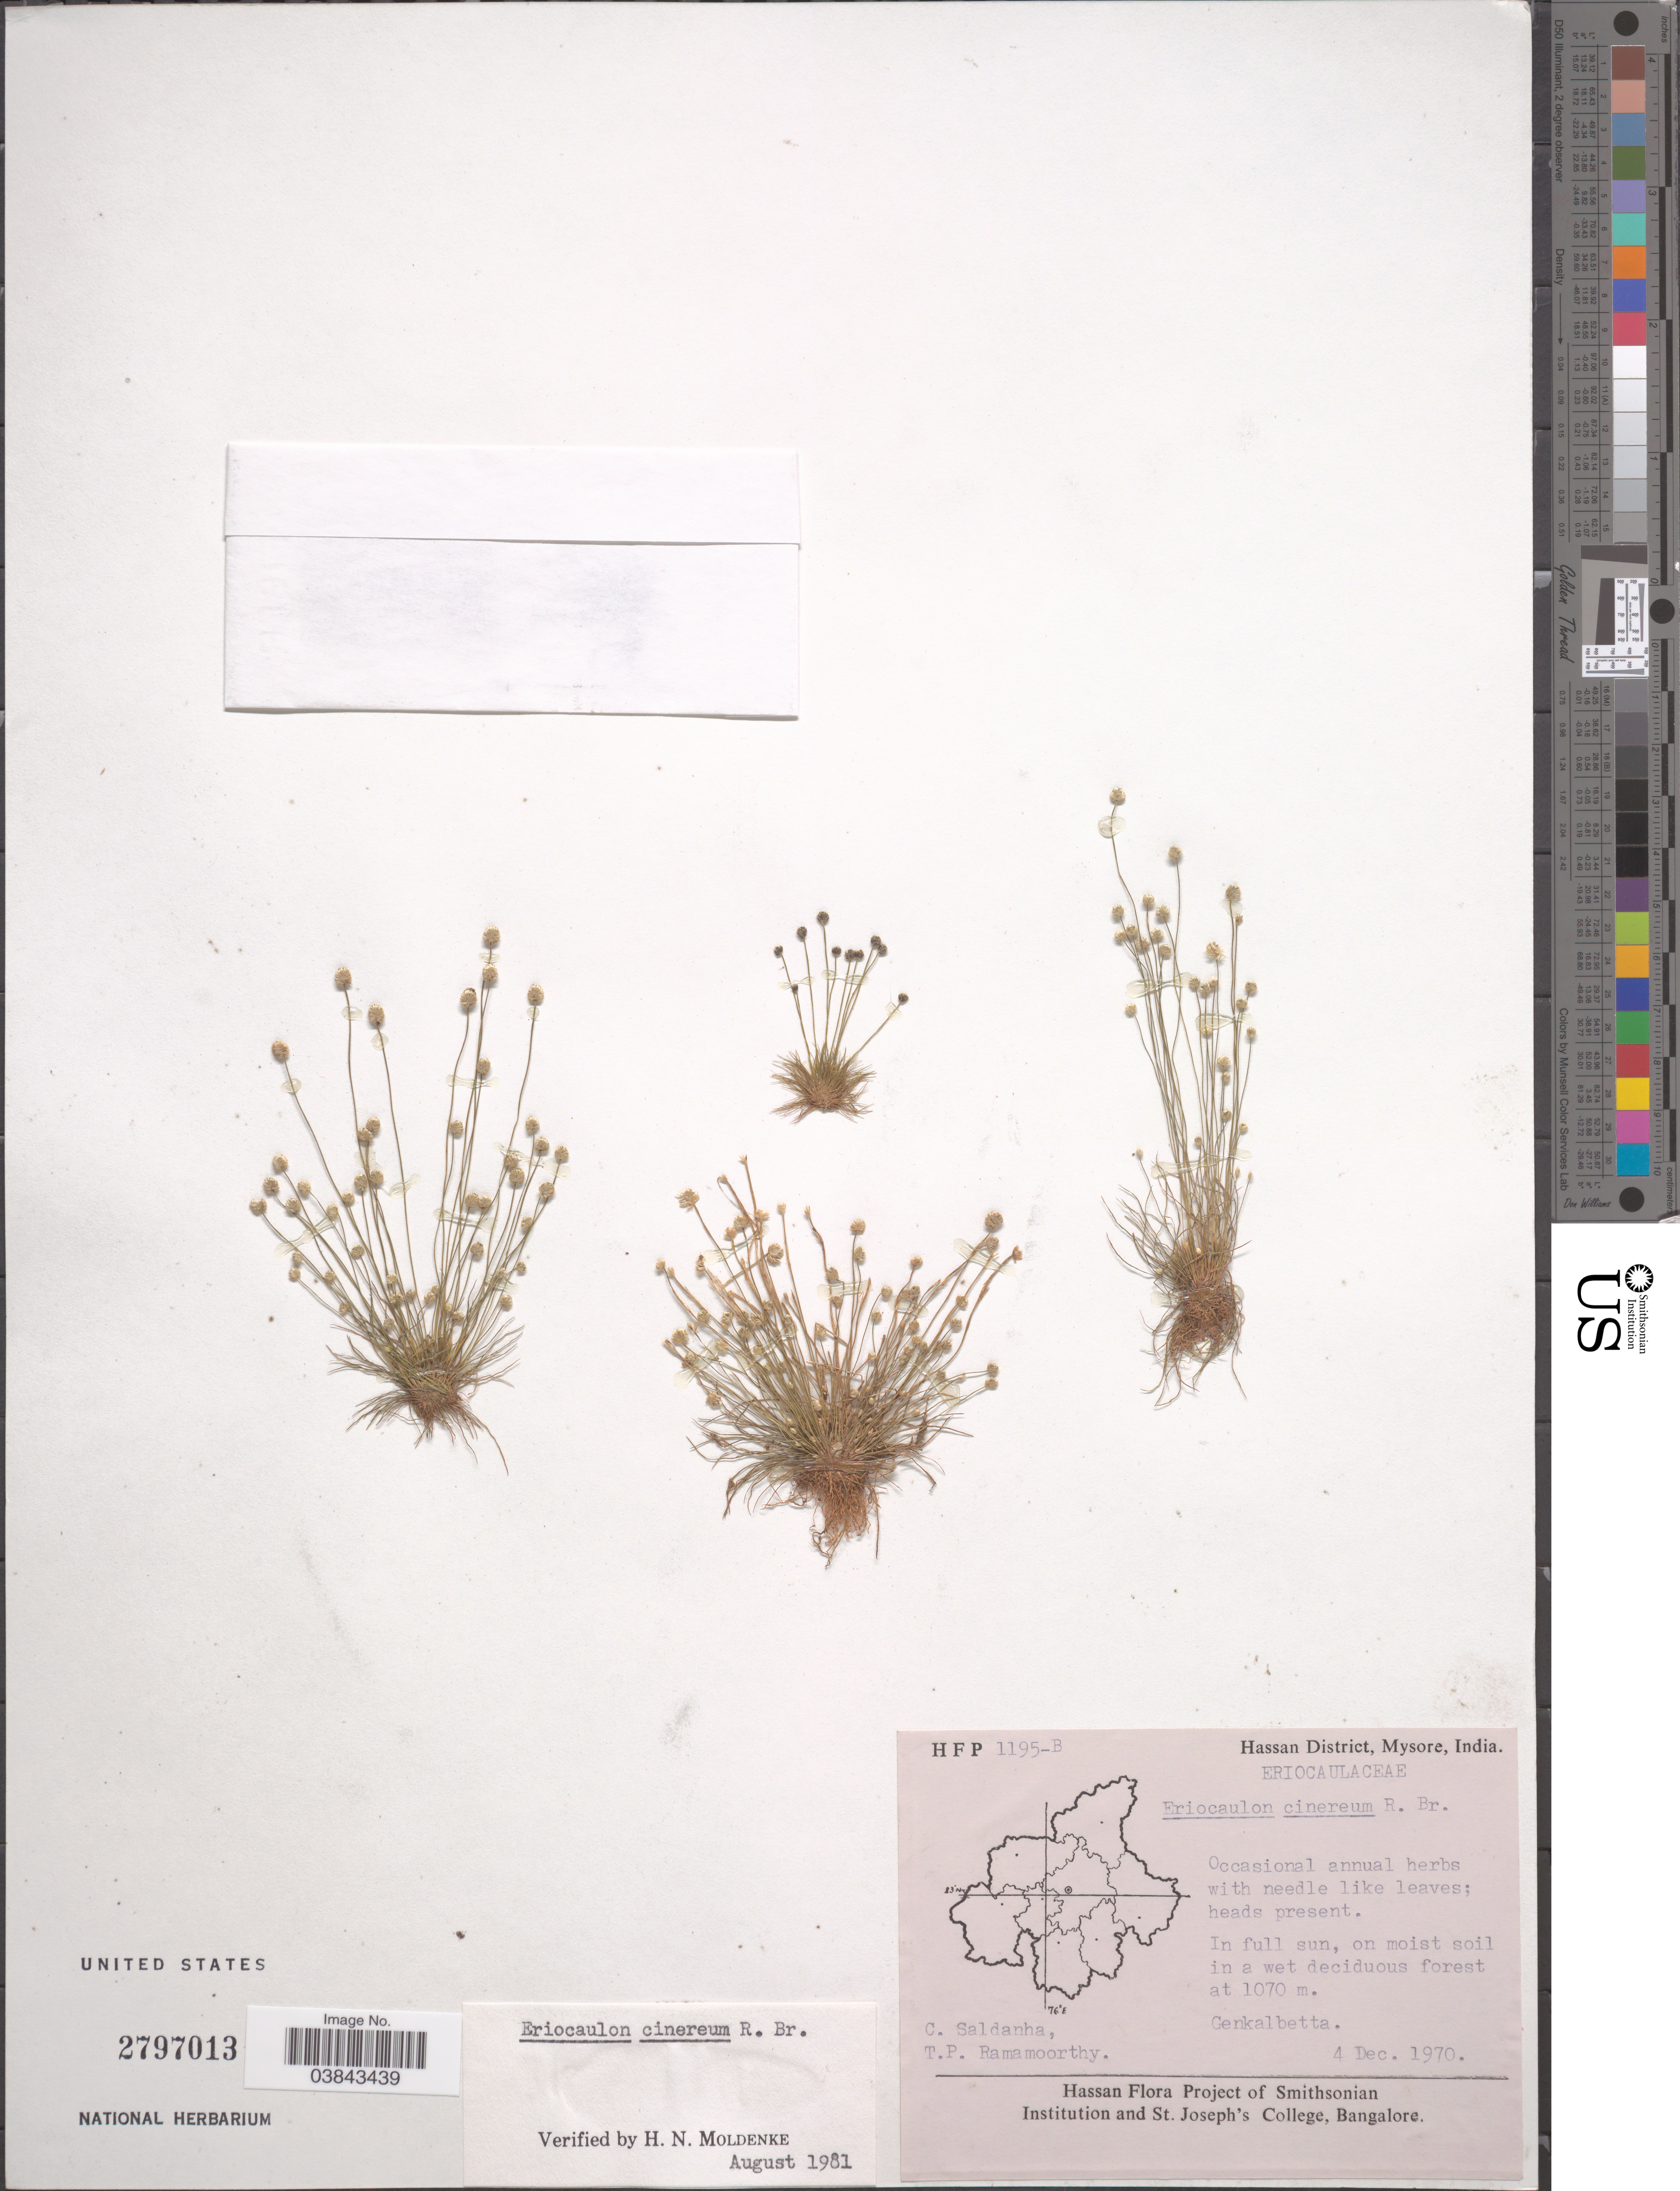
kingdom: Plantae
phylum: Tracheophyta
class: Liliopsida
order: Poales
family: Eriocaulaceae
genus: Eriocaulon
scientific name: Eriocaulon cinereum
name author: R. Br.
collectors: C. Saldanha & T. P. Ramamoorthy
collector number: HFP 1195_B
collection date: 1970-12-04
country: India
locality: Hassan District, Mysore. Genkalbetta.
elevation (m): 1070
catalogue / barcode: US 2797013